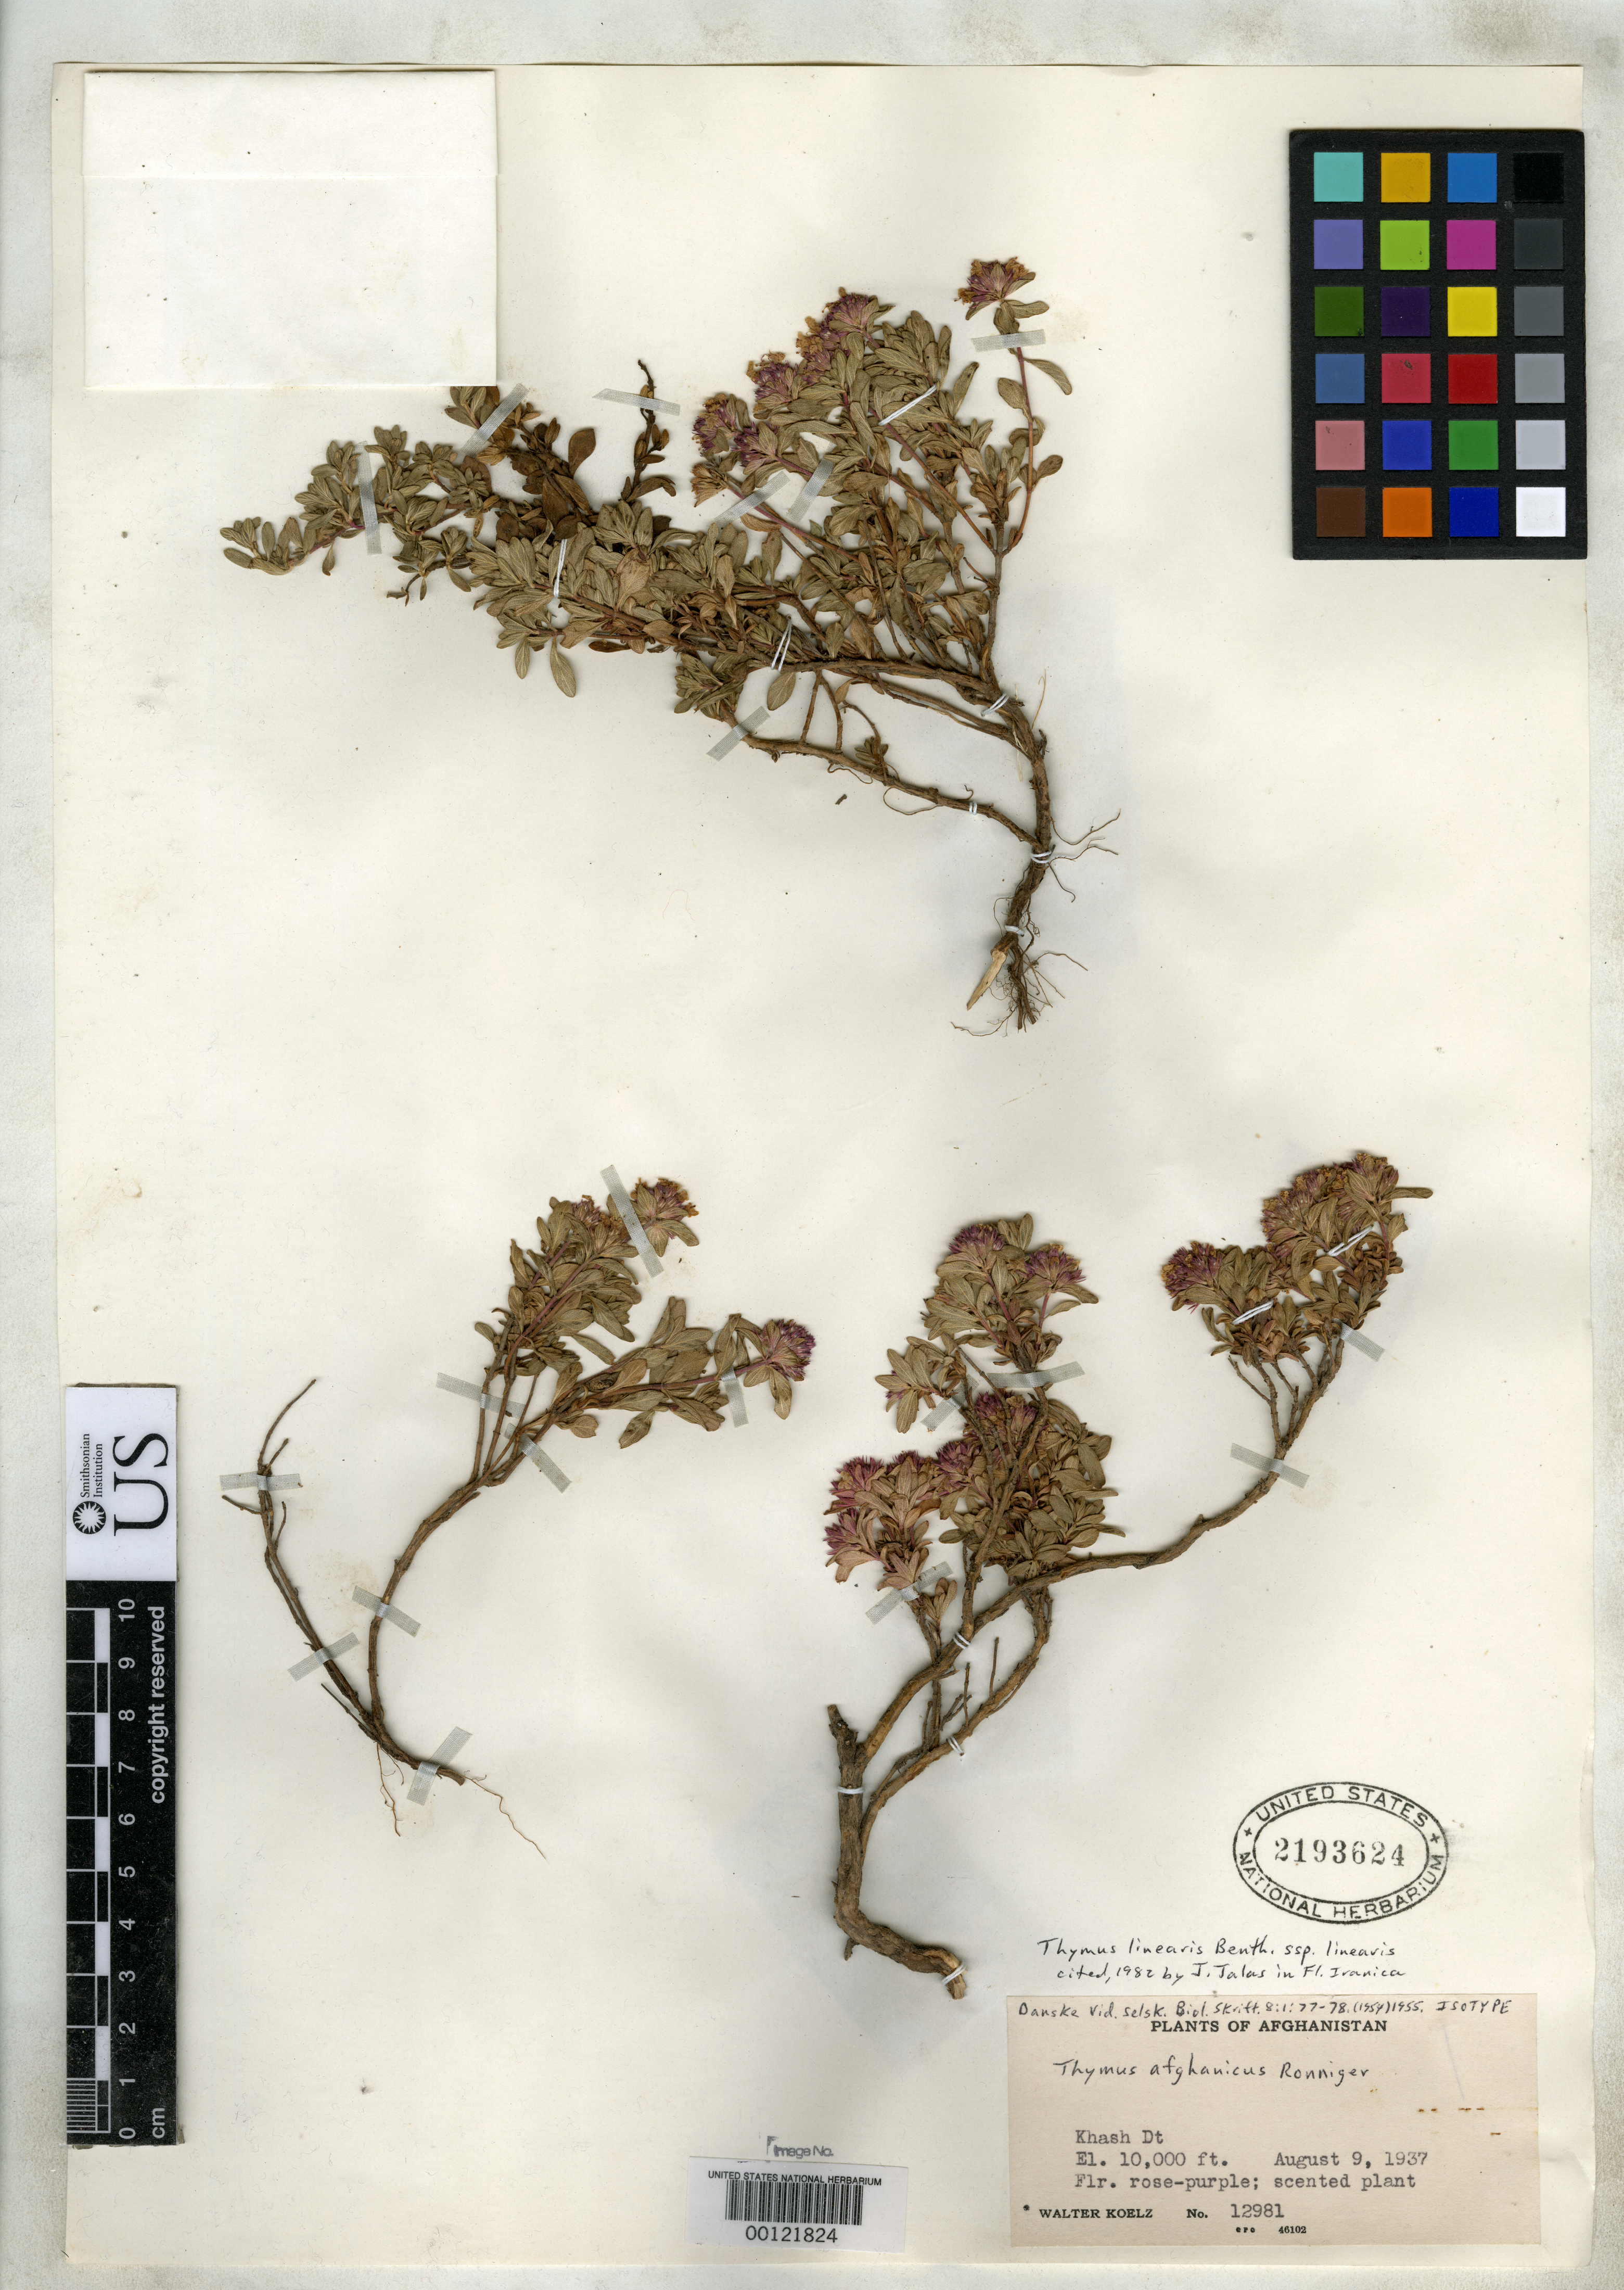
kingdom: Plantae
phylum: Tracheophyta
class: Magnoliopsida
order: Lamiales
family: Lamiaceae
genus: Thymus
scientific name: Thymus afghanicus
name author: Ronniger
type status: Isotype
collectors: W. N. Koelz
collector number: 12981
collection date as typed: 09 Aug 1937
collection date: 1937-08-09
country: Afghanistan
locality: Khash dt.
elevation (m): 3048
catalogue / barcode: US 2193624